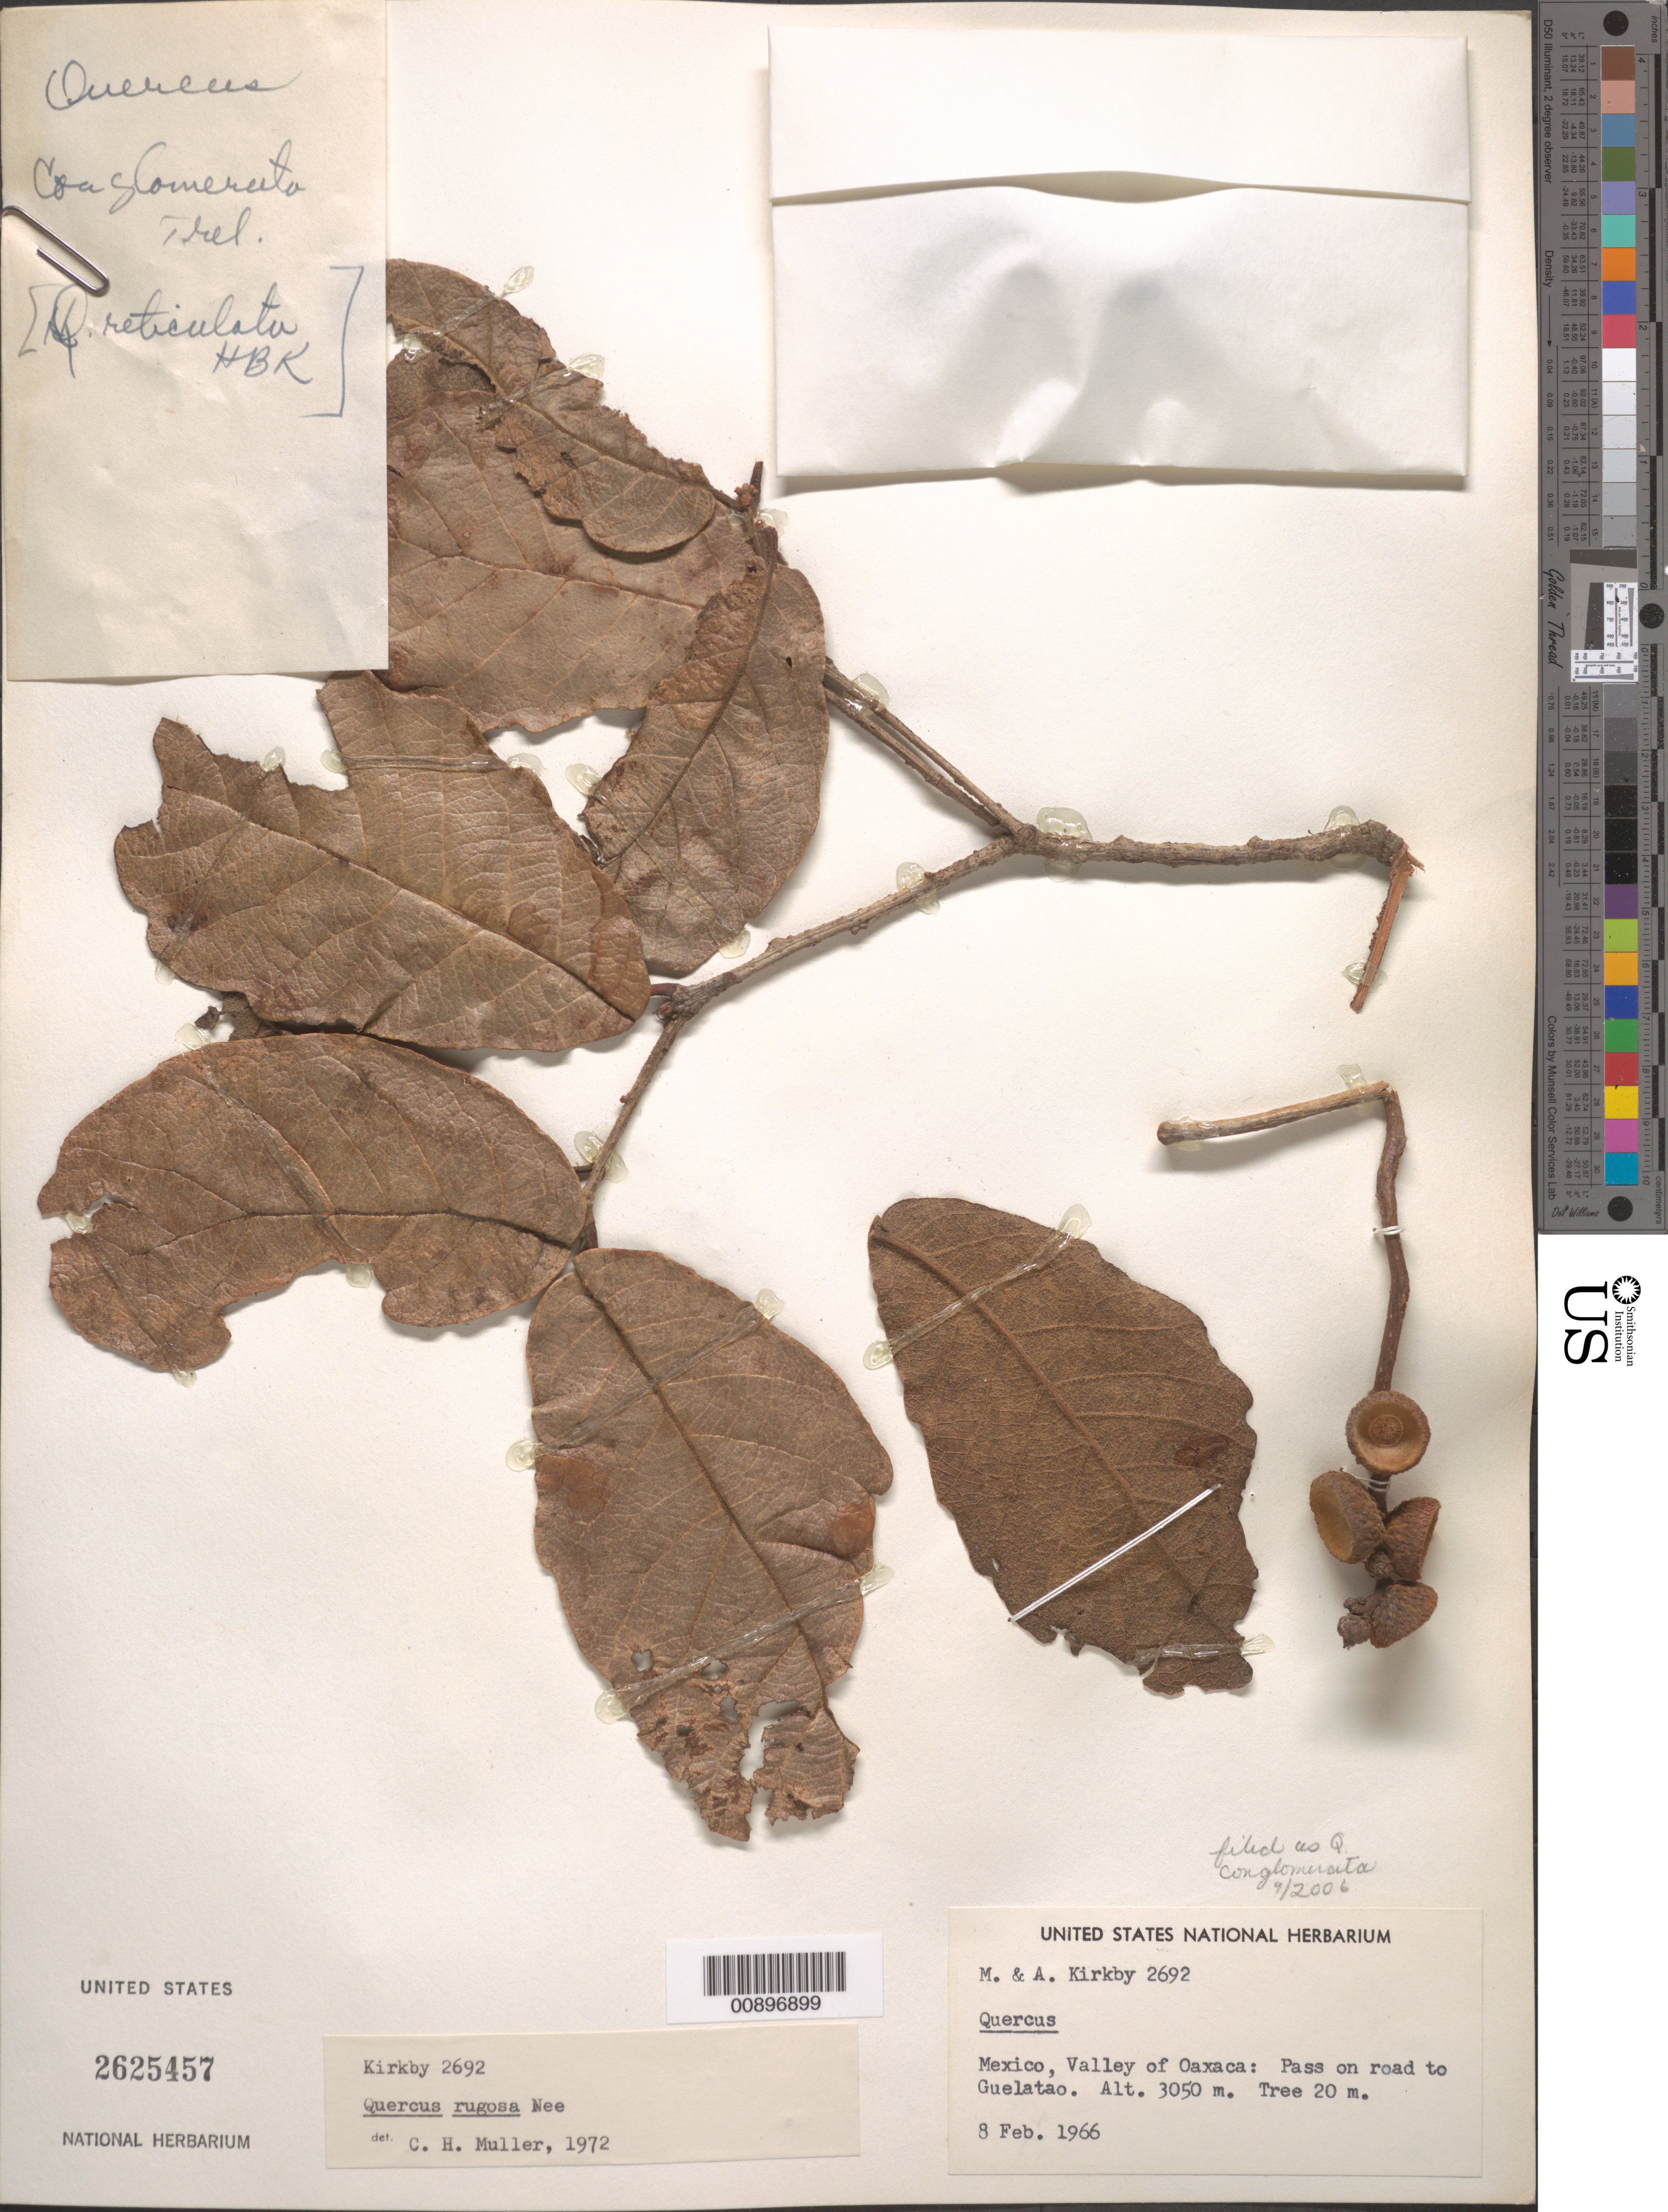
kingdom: Plantae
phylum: Tracheophyta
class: Magnoliopsida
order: Fagales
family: Fagaceae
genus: Quercus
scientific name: Quercus conglomerata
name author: Trel.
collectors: Kirkby, M. & A. Kirkby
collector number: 2692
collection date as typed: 08 Feb 1966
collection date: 1966-02-08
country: Mexico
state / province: Oaxaca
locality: Valley of Oaxaca: Pass on road to Guelatao.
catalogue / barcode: US 2625457